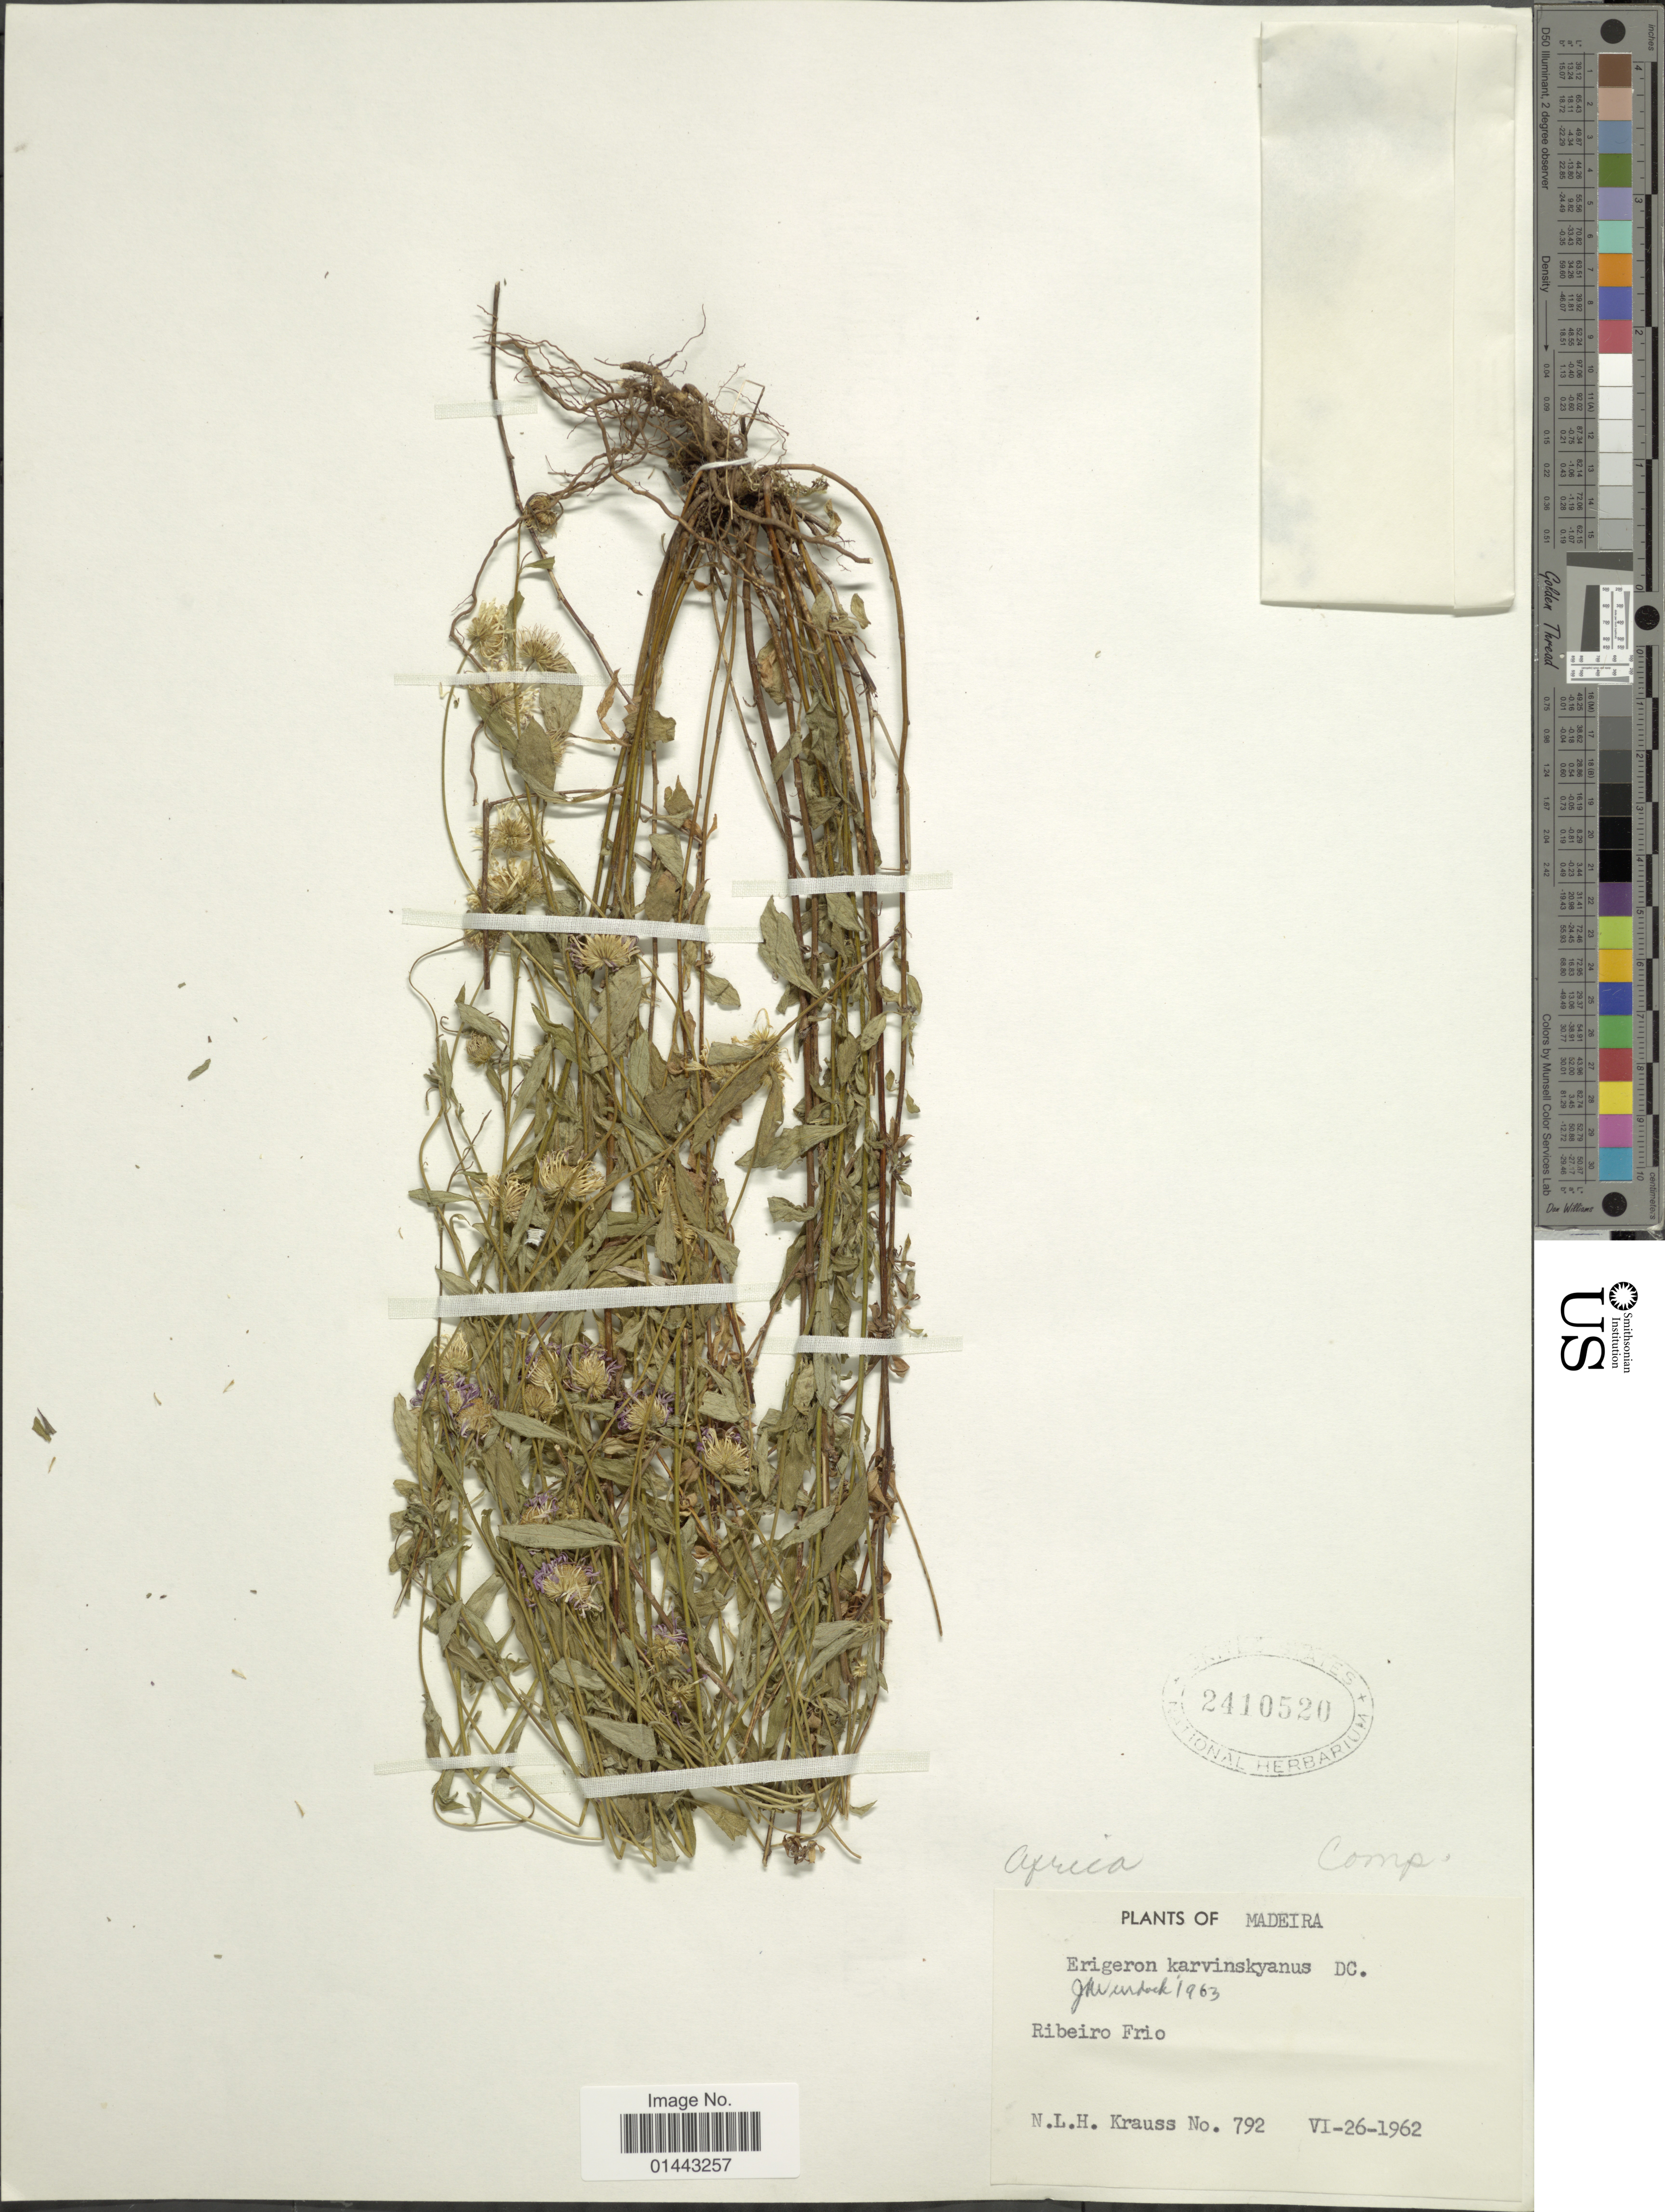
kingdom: Plantae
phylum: Tracheophyta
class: Magnoliopsida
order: Asterales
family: Asteraceae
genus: Erigeron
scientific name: Erigeron karvinskianus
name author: DC.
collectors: N. Krauss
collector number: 792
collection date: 1962-06-26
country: Portugal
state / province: Madeira (Aut. Reg.)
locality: Ribeiro Frio.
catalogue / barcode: US 2410520